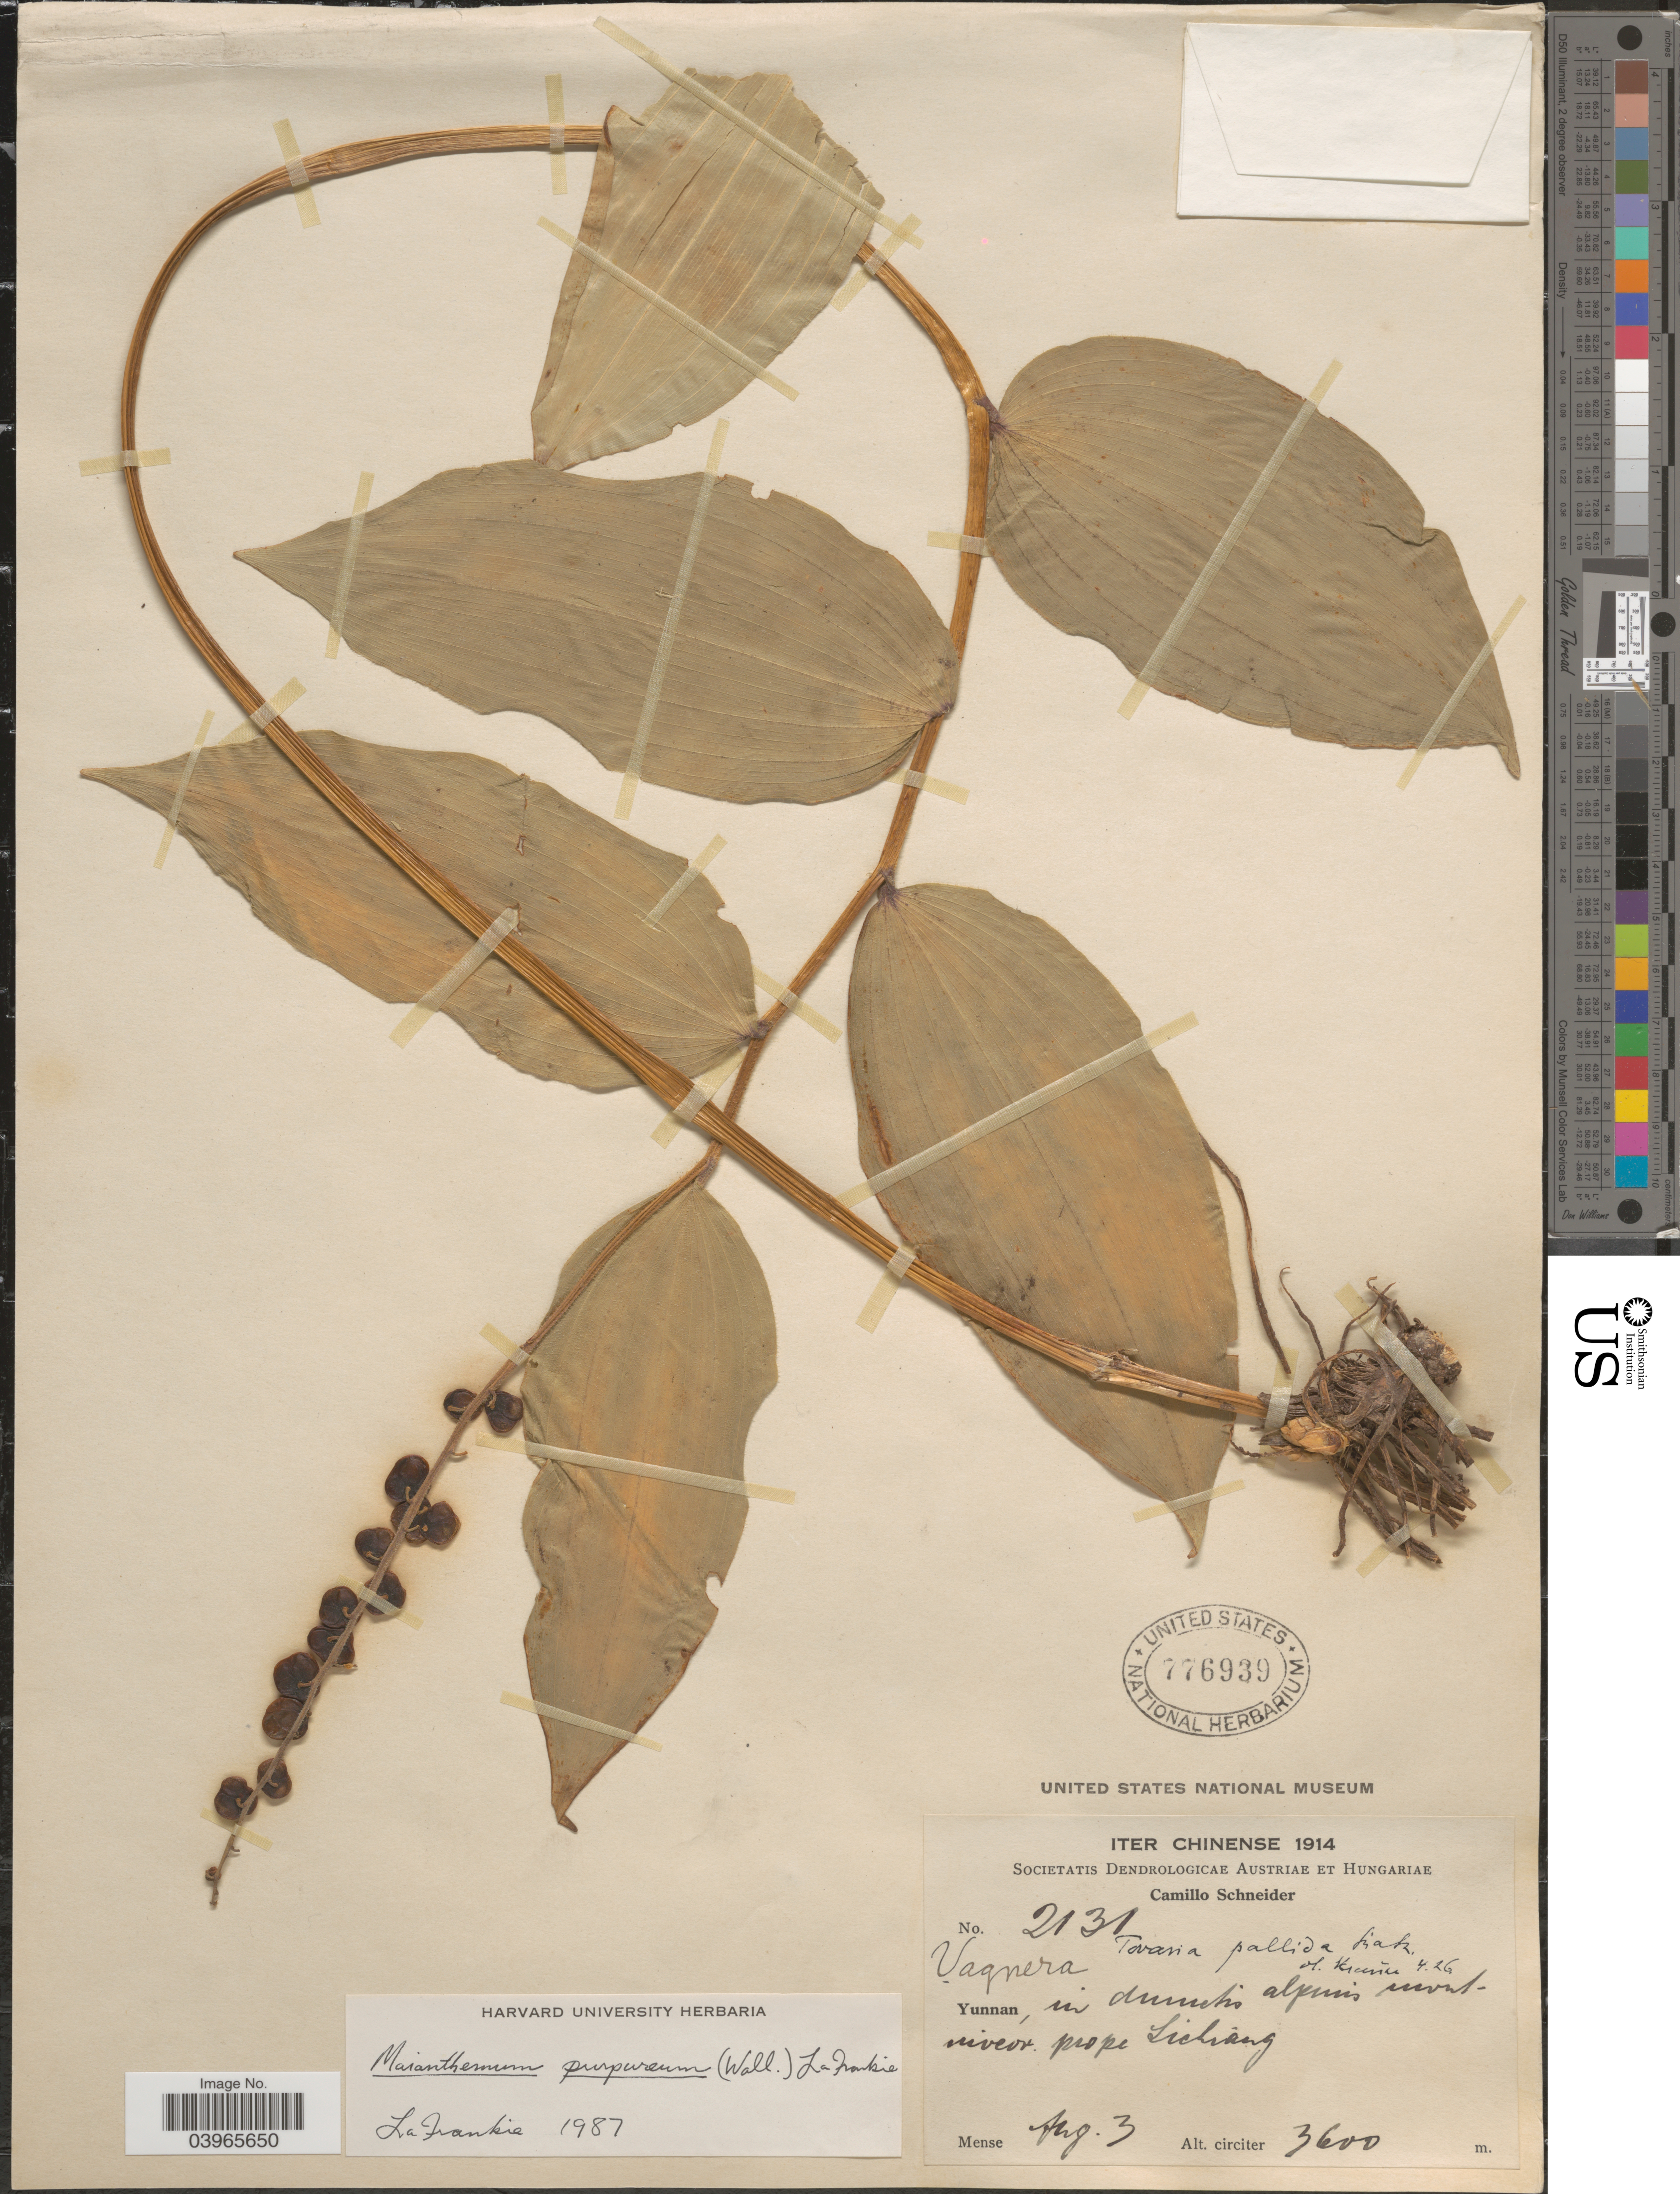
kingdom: Plantae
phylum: Tracheophyta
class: Liliopsida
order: Asparagales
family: Asparagaceae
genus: Maianthemum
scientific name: Maianthemum purpureum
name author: (Wall.) LaFrankie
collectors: C. K. Schneider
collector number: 2131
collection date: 1914-08-03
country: China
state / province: Yunnan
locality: Iter Chinense. In dumetis alpinis mont-niveor prope Lichiang.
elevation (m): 3600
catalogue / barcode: US 776939